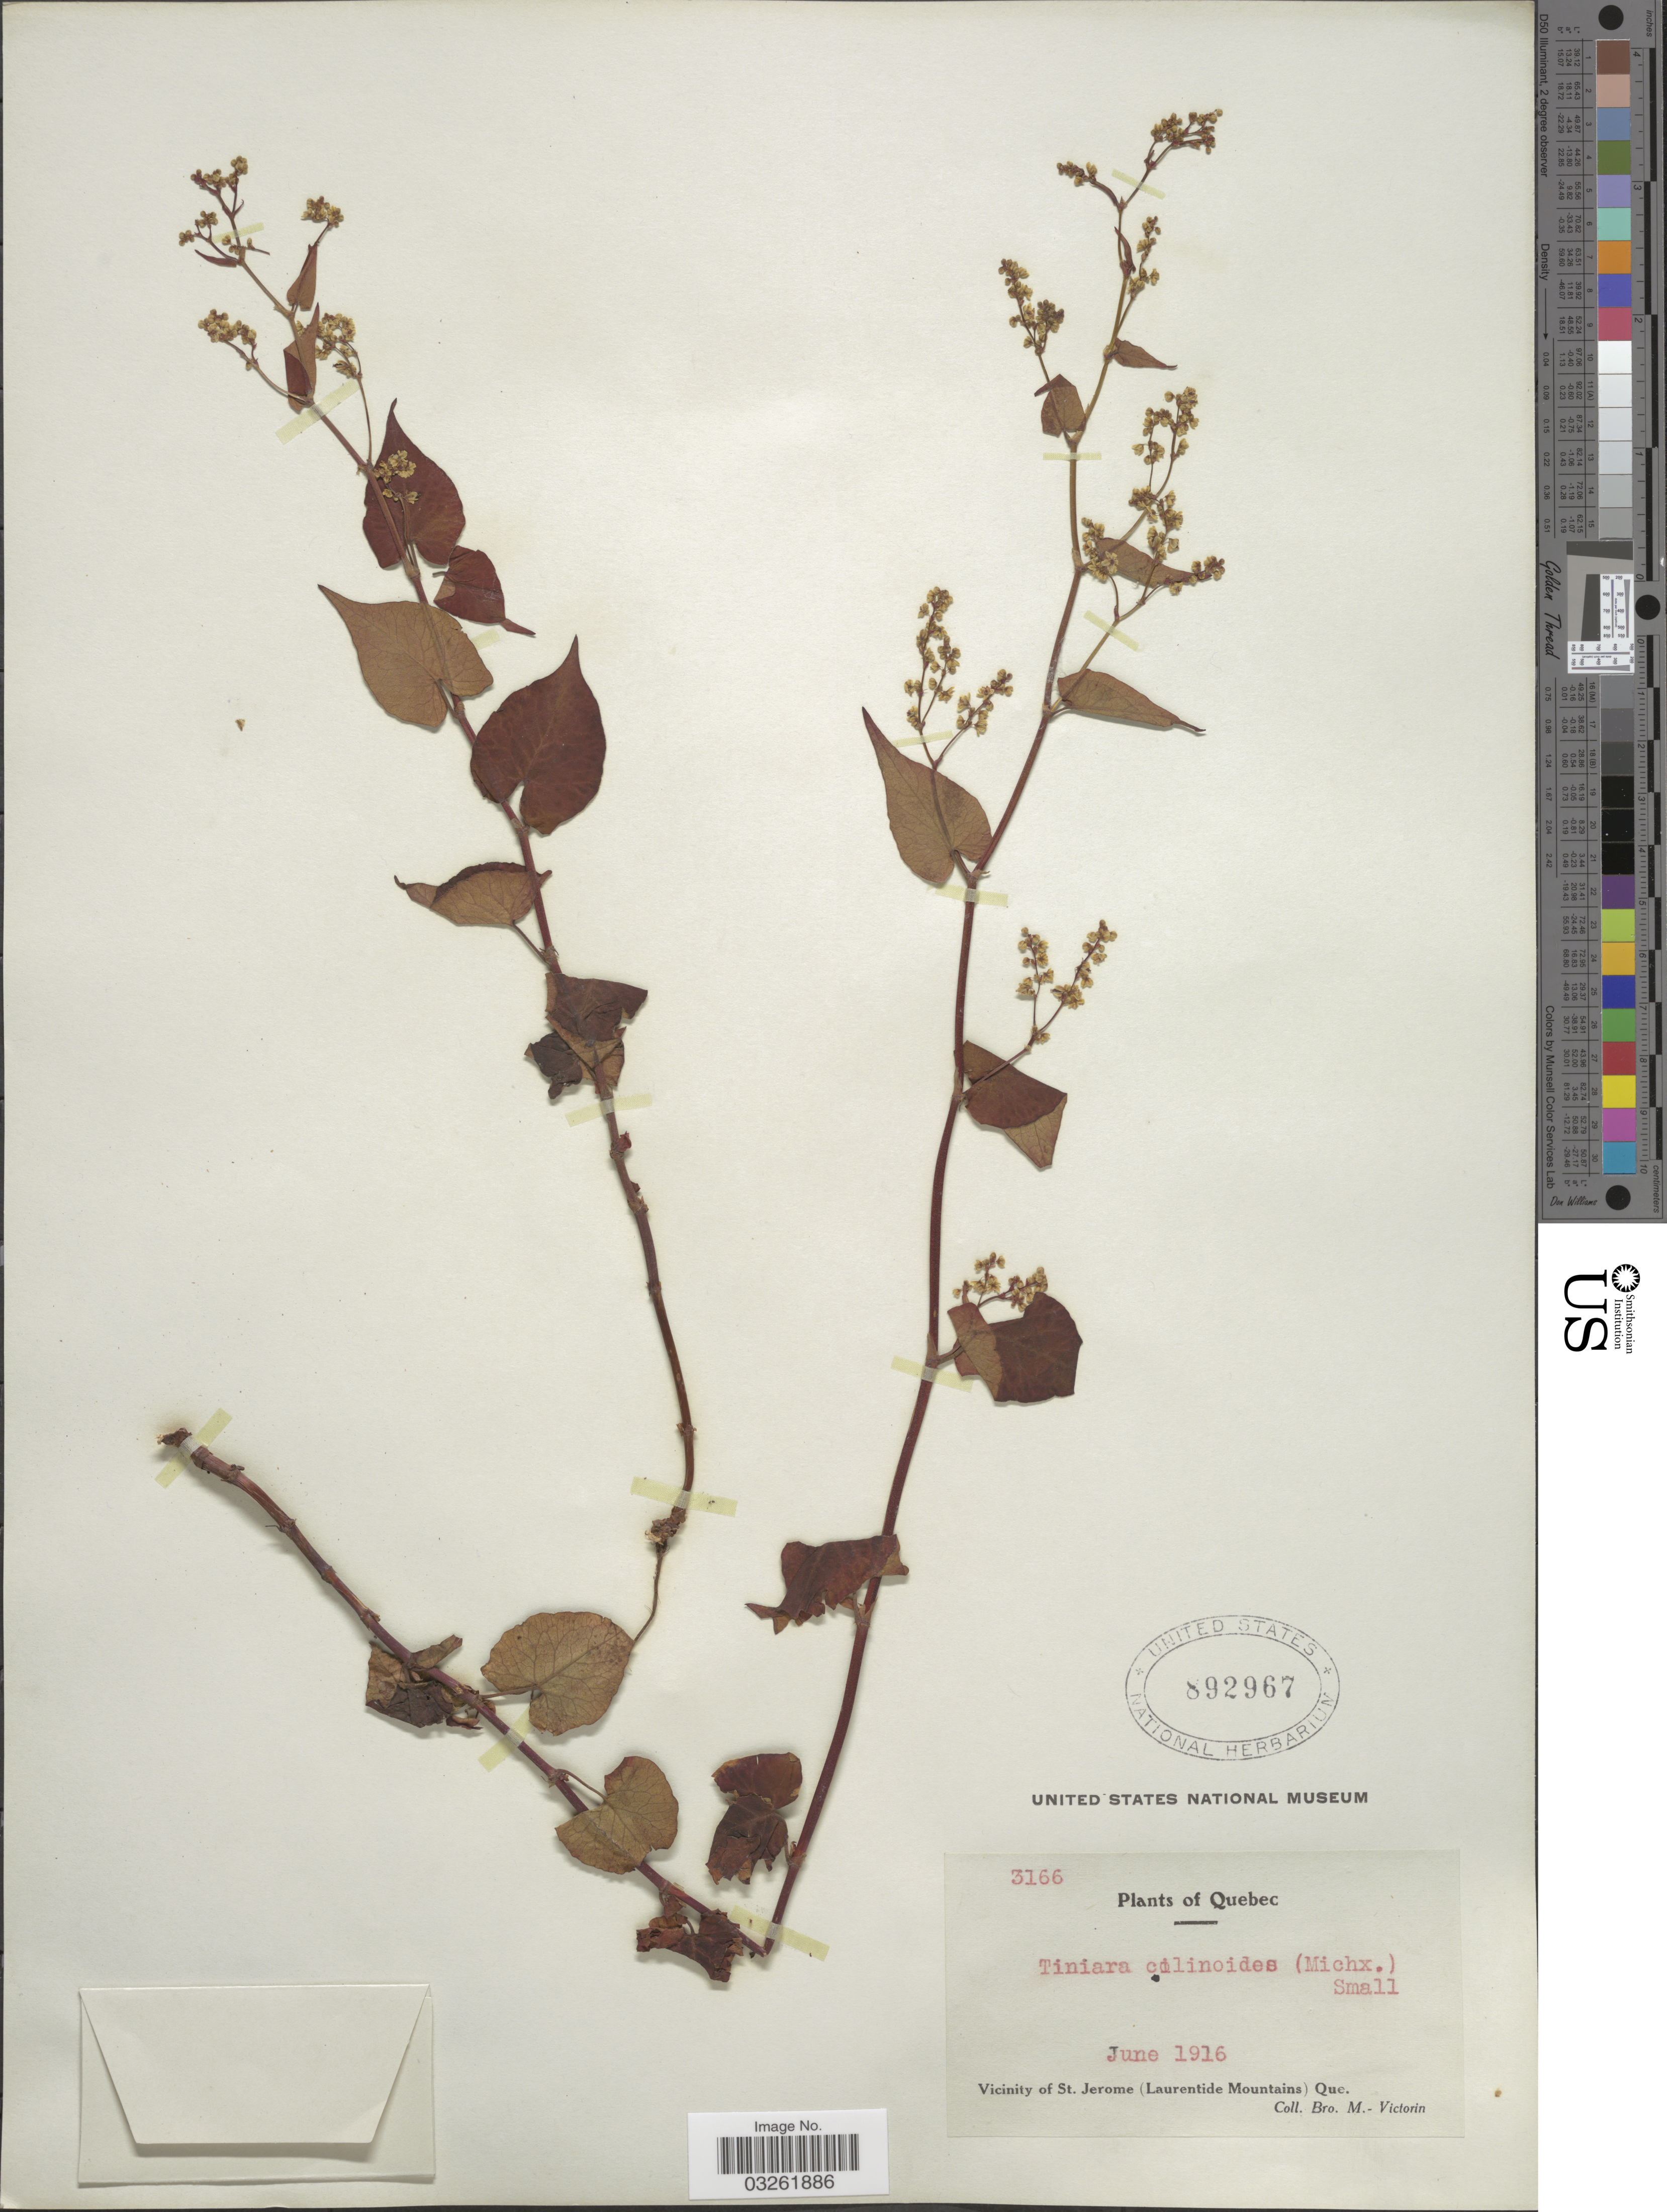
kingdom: Plantae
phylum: Tracheophyta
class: Magnoliopsida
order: Caryophyllales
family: Polygonaceae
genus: Fallopia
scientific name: Fallopia cilinodis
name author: (Michx.) Holub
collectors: Fr. Marie-Victorin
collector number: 3166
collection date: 1916-06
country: Canada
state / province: Quebec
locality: Vicinity of St. Jerome (Laurentide Mountains) Que.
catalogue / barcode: US 892967